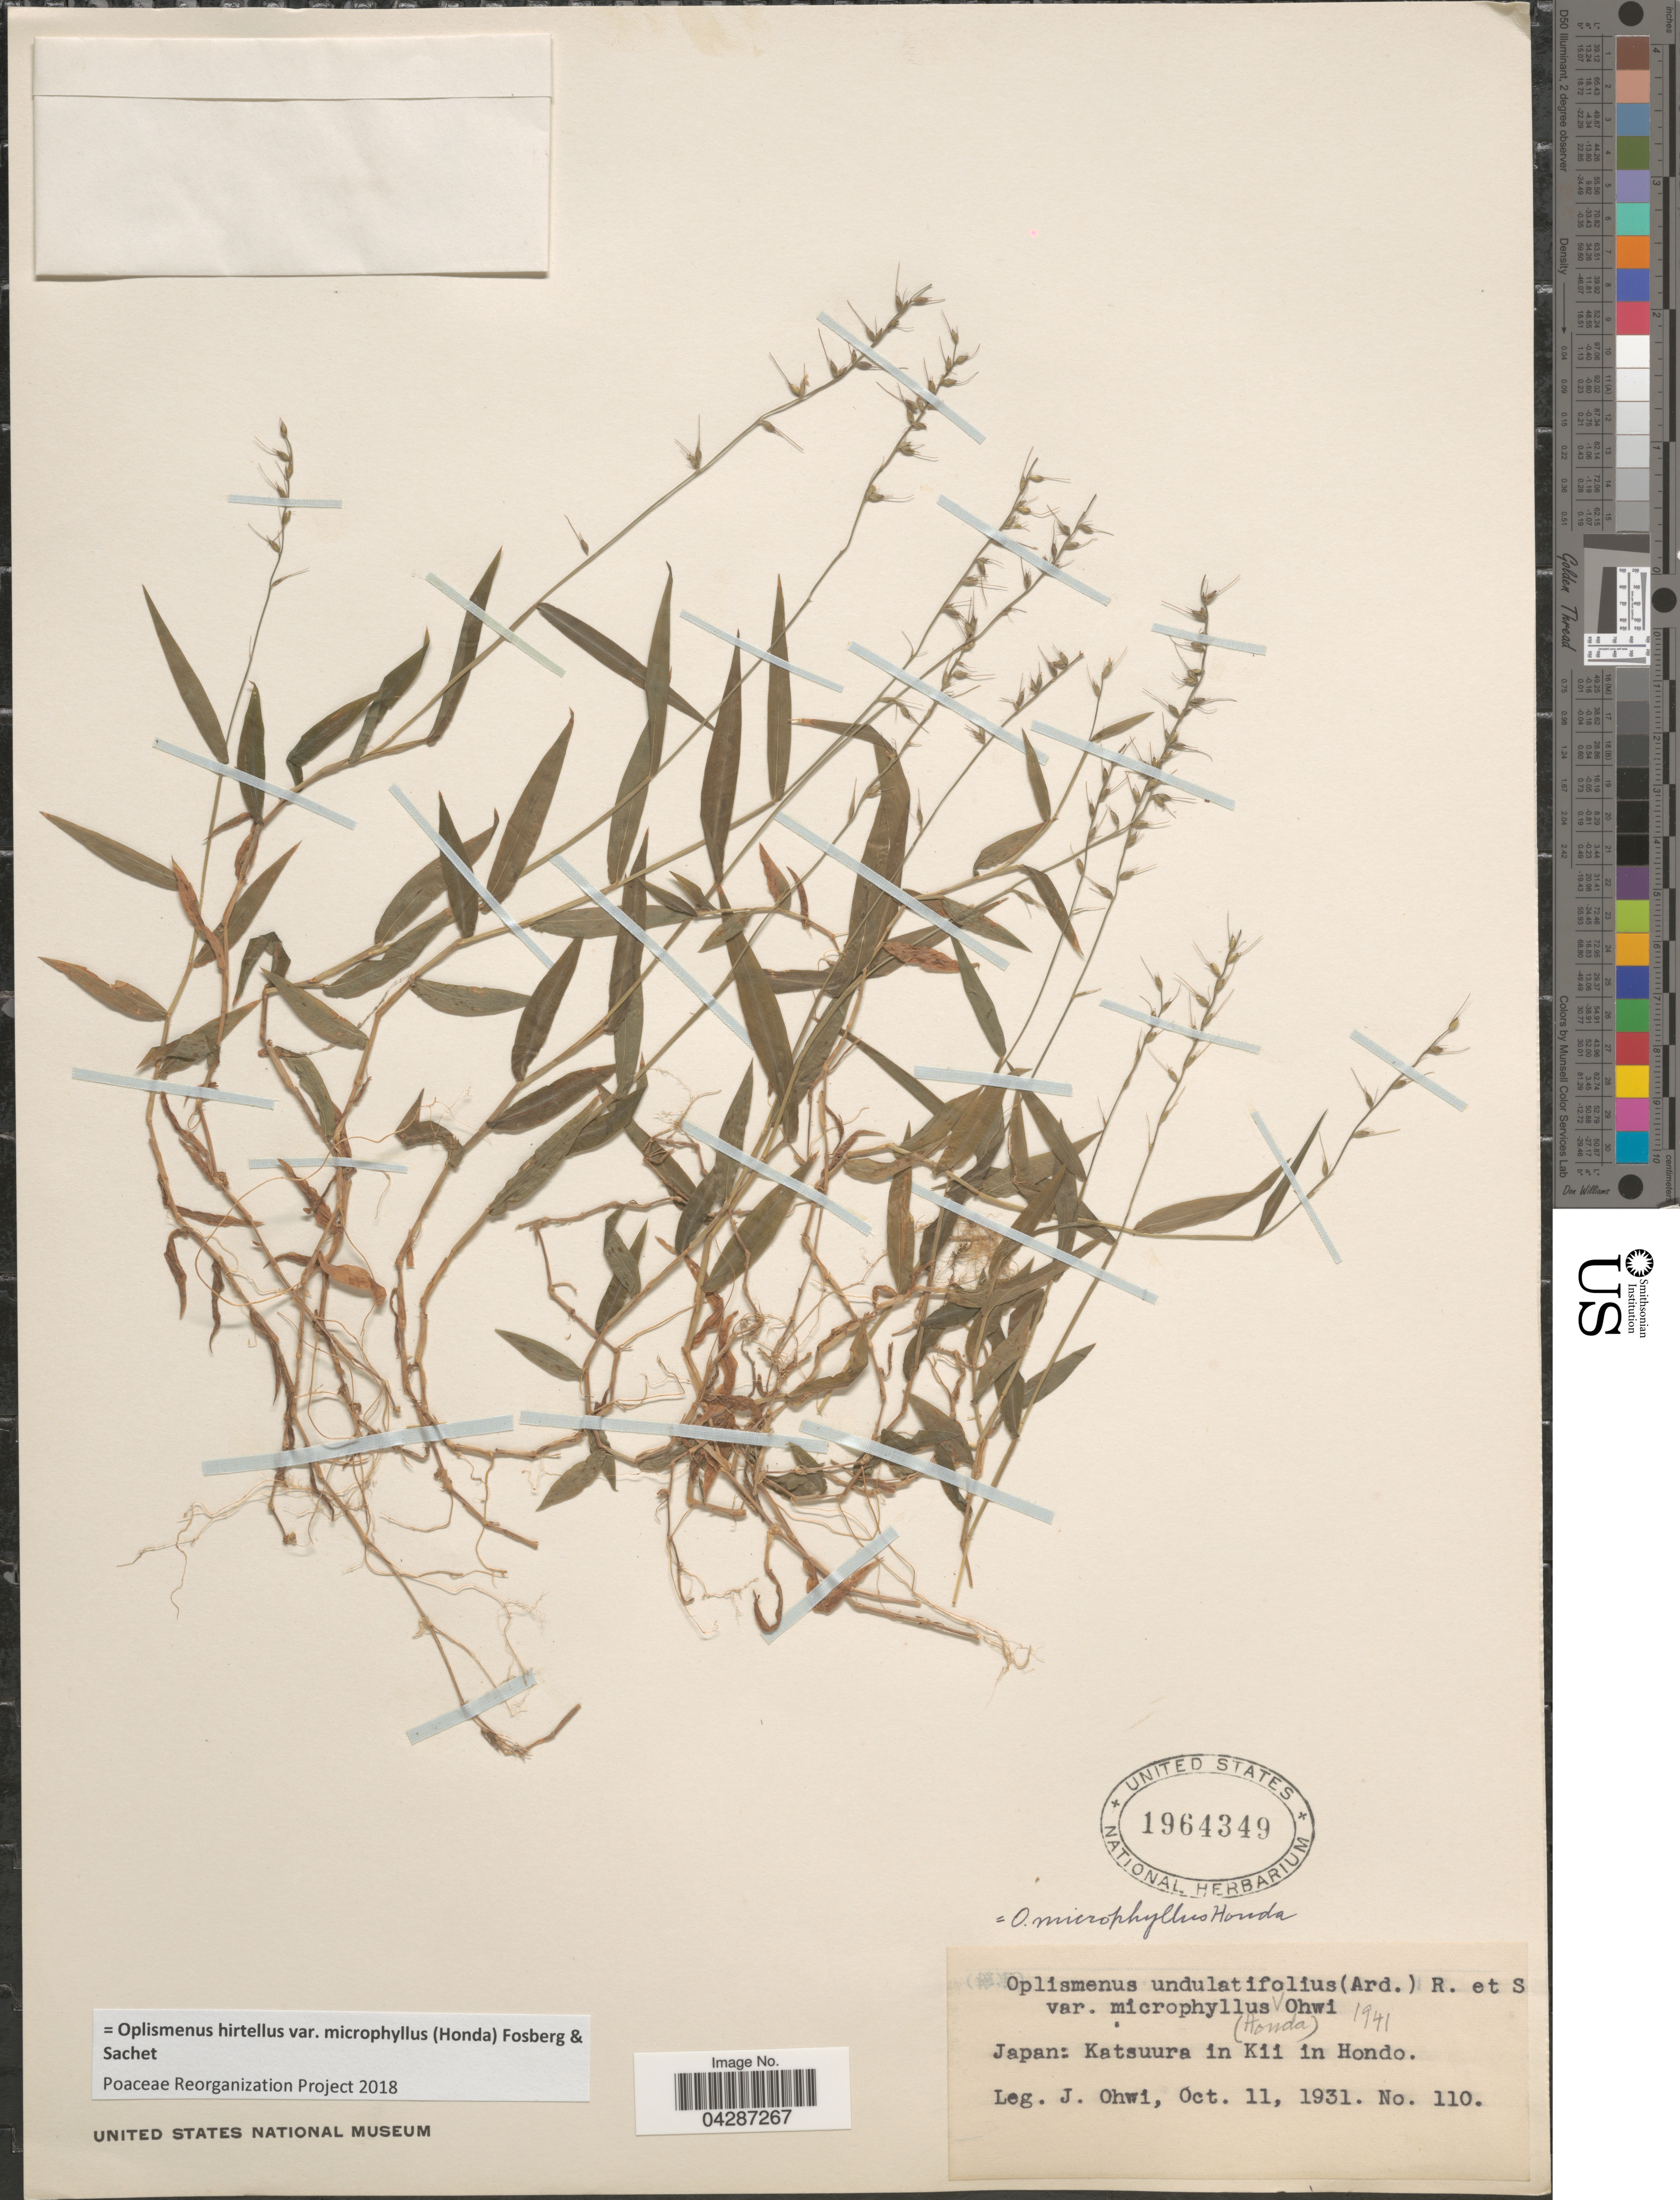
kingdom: Plantae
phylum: Tracheophyta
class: Liliopsida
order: Poales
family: Poaceae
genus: Oplismenus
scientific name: Oplismenus hirtellus var. microphyllus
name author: (Honda) Fosberg & Sachet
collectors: J. Ohwi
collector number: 110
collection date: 1931-10-11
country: Japan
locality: Katsuura in Kii in Hondo.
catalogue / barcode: US 1964349